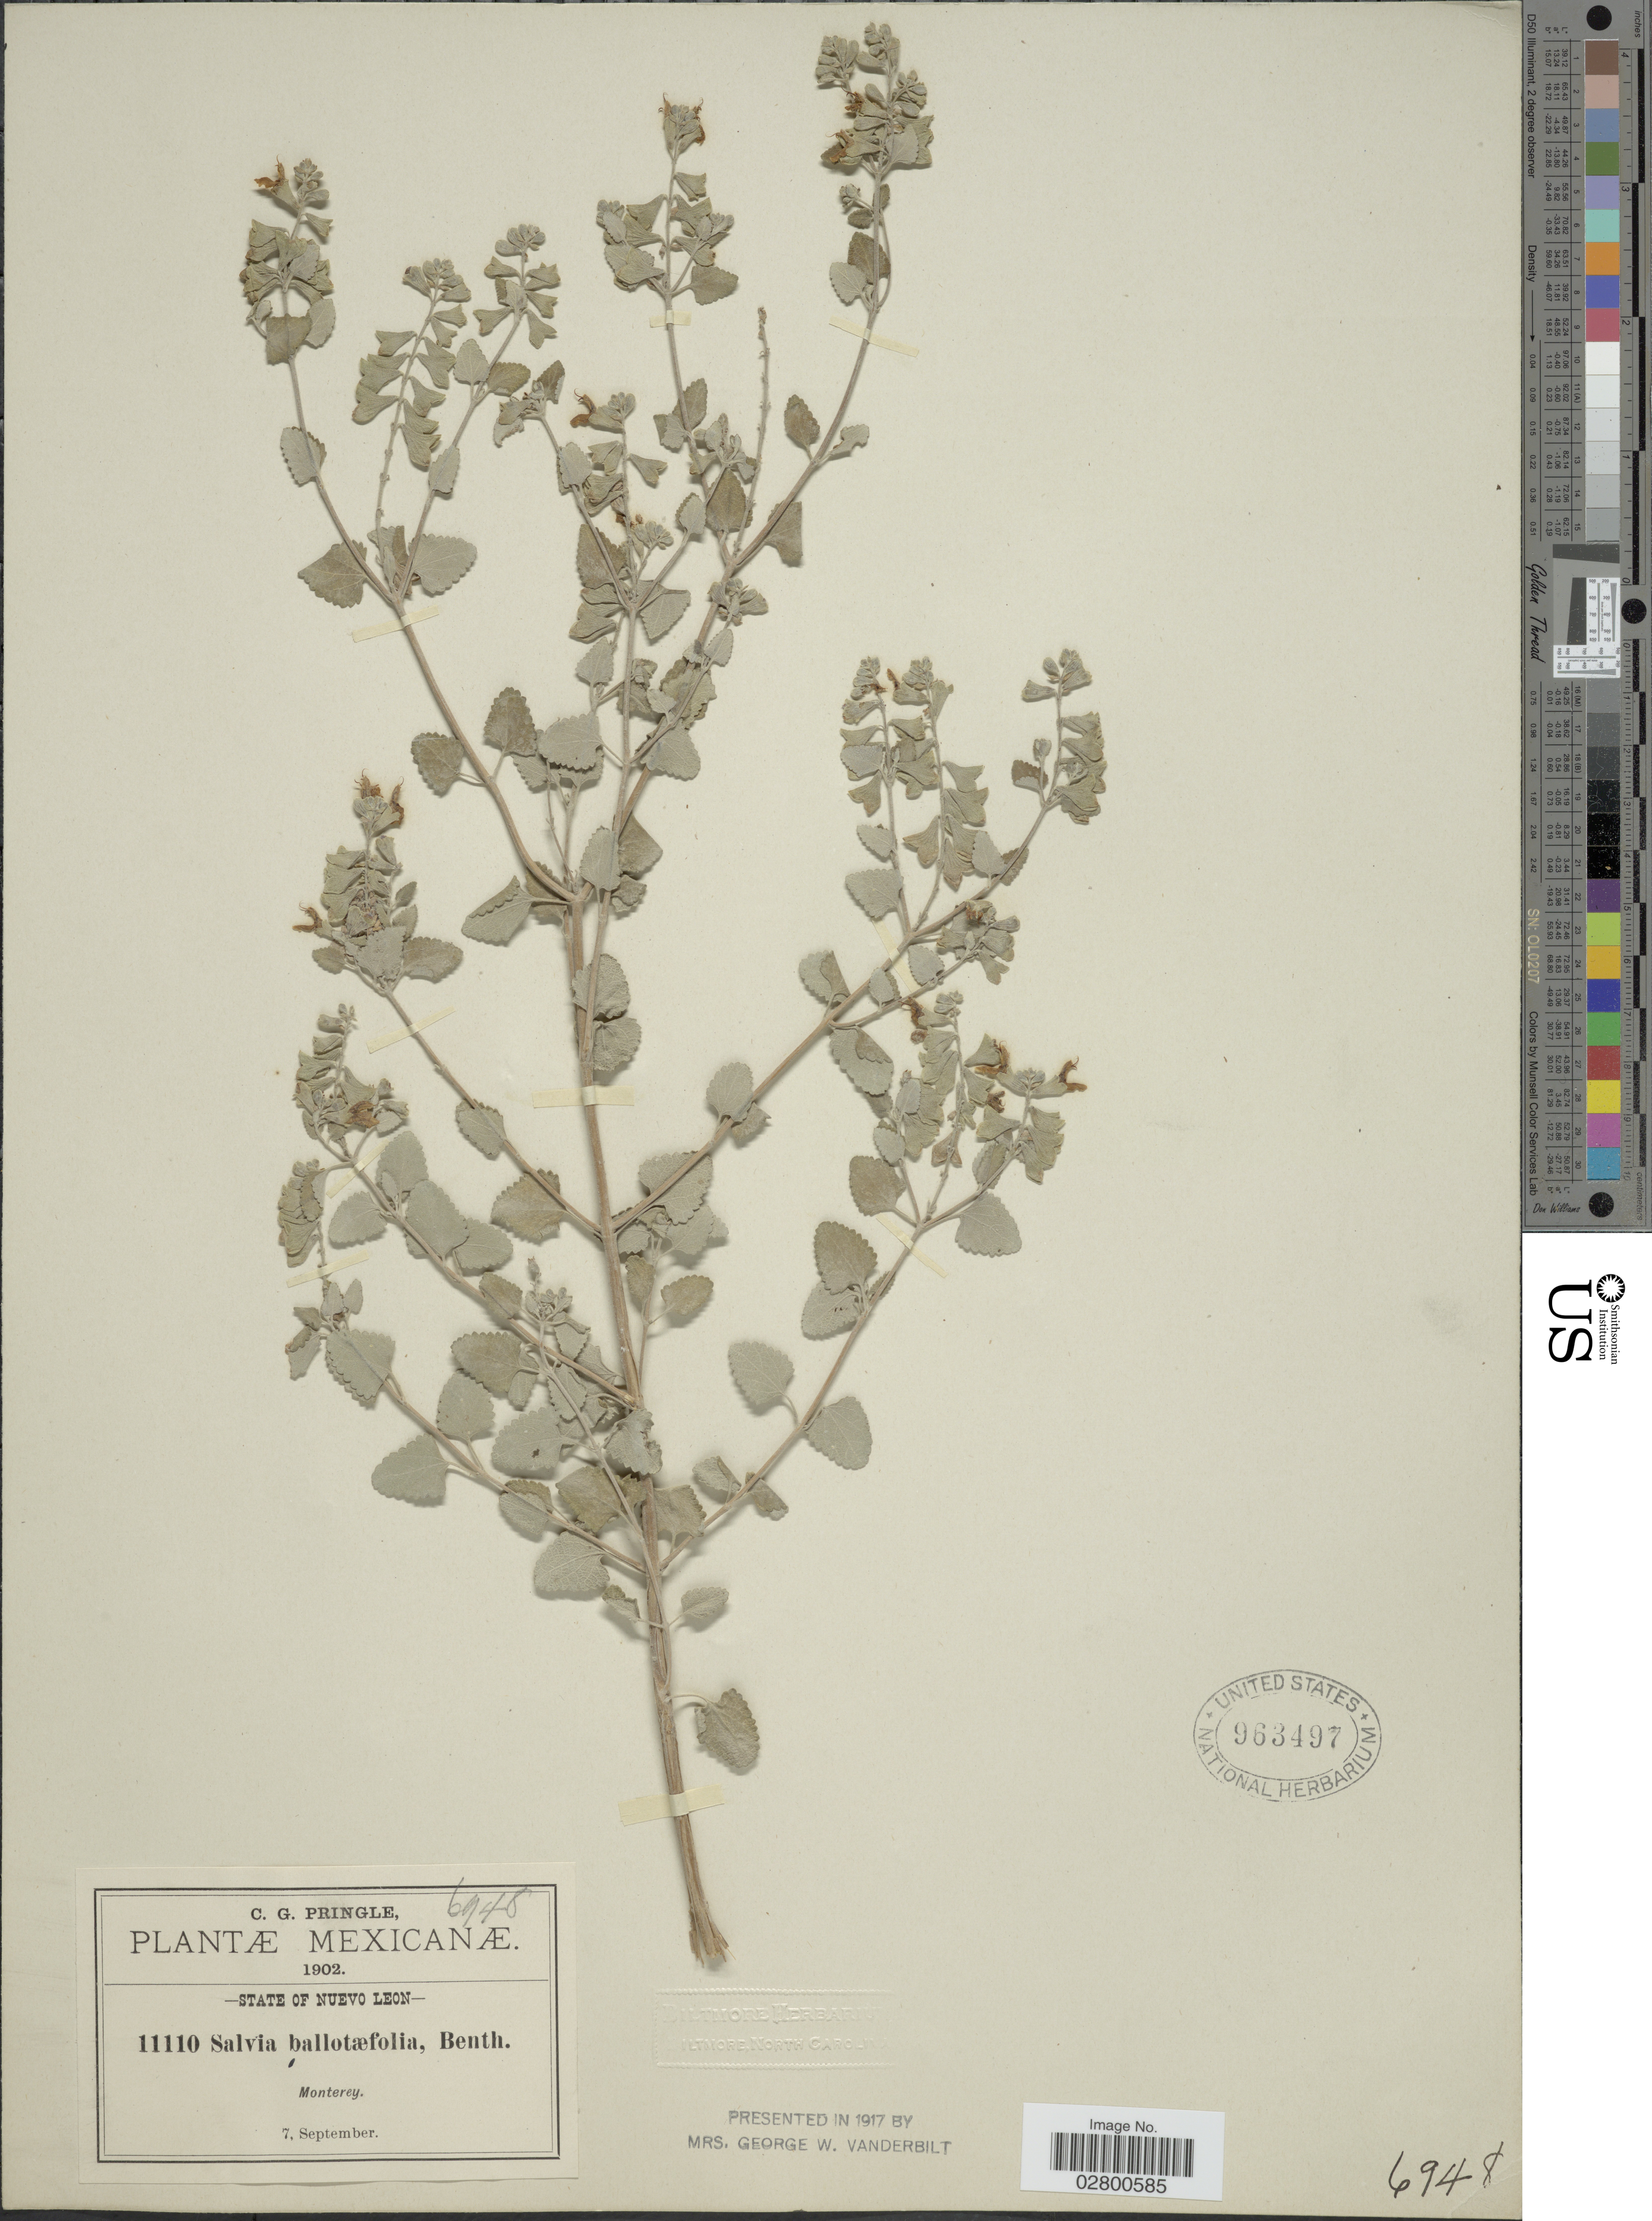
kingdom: Plantae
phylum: Tracheophyta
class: Magnoliopsida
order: Lamiales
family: Lamiaceae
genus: Salvia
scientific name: Salvia ballotiflora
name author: Benth.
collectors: C. G. Pringle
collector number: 11110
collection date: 1902-09-07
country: Mexico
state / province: Nuevo León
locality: Monterey.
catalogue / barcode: US 963497